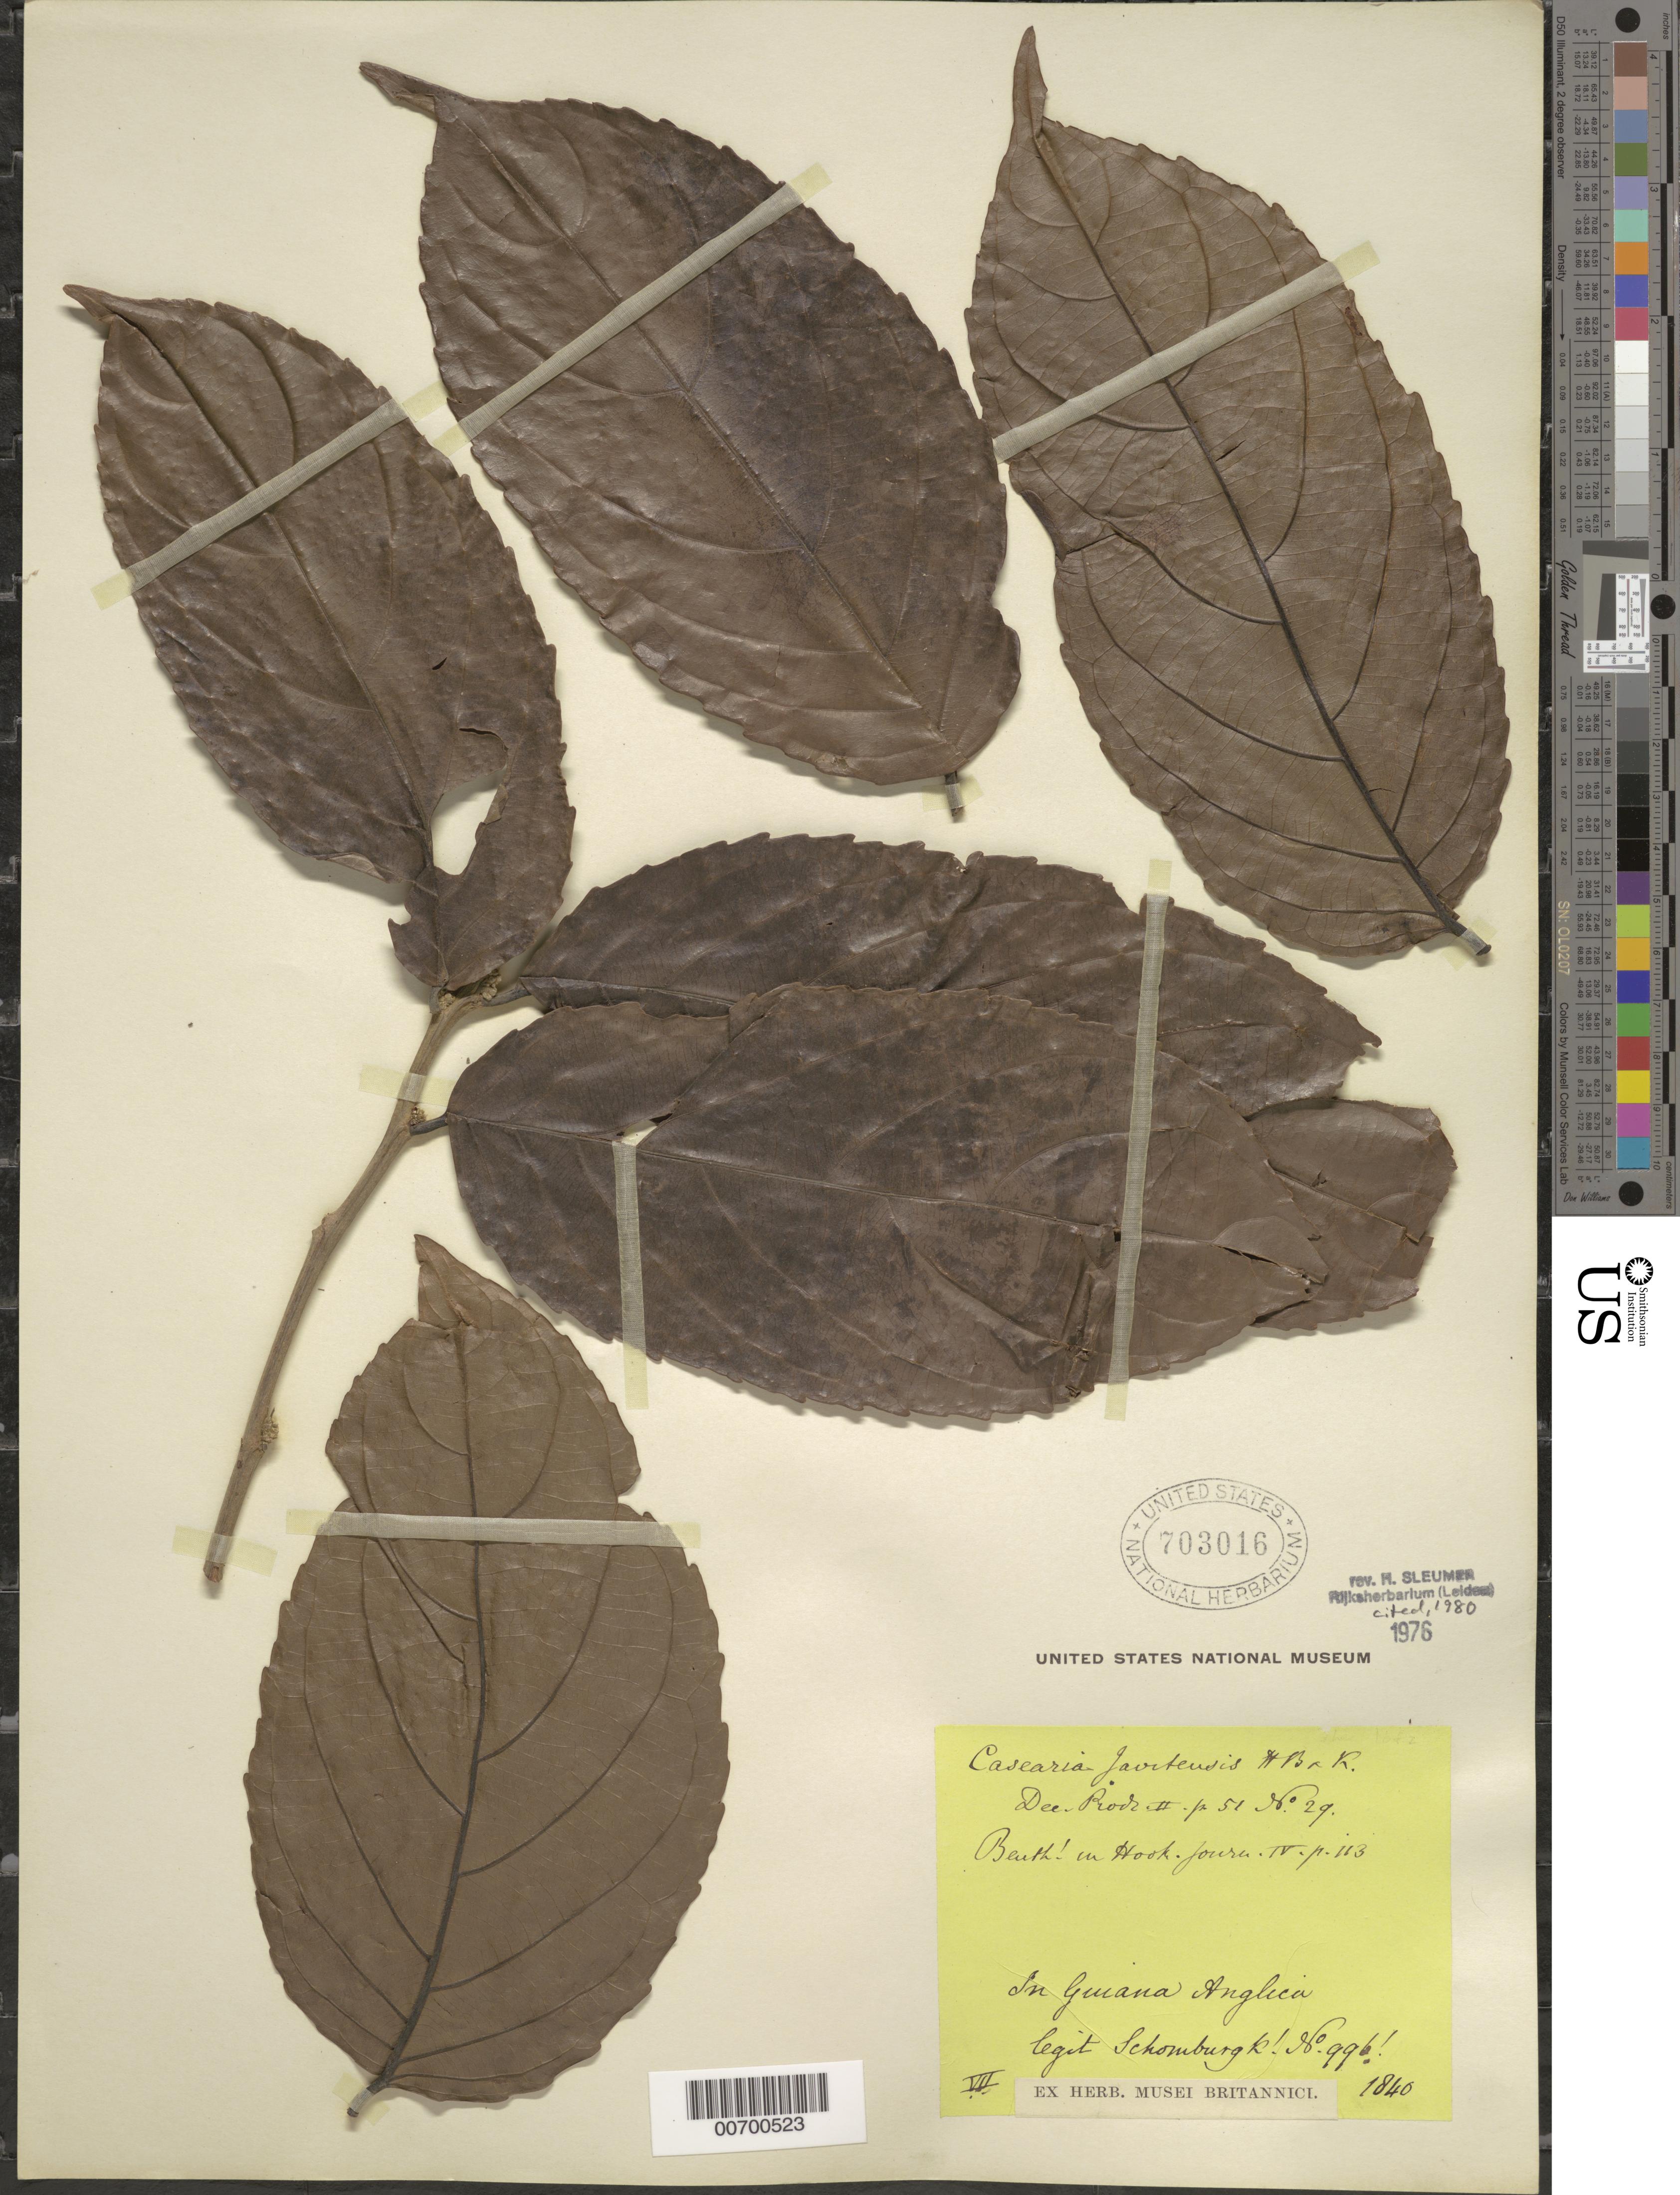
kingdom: Plantae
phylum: Tracheophyta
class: Magnoliopsida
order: Malpighiales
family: Salicaceae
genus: Piparea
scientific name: Piparea multiflora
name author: C.F. Gaertn.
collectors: -- Schomburgk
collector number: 996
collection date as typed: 1840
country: Guyana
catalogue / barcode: US 703016